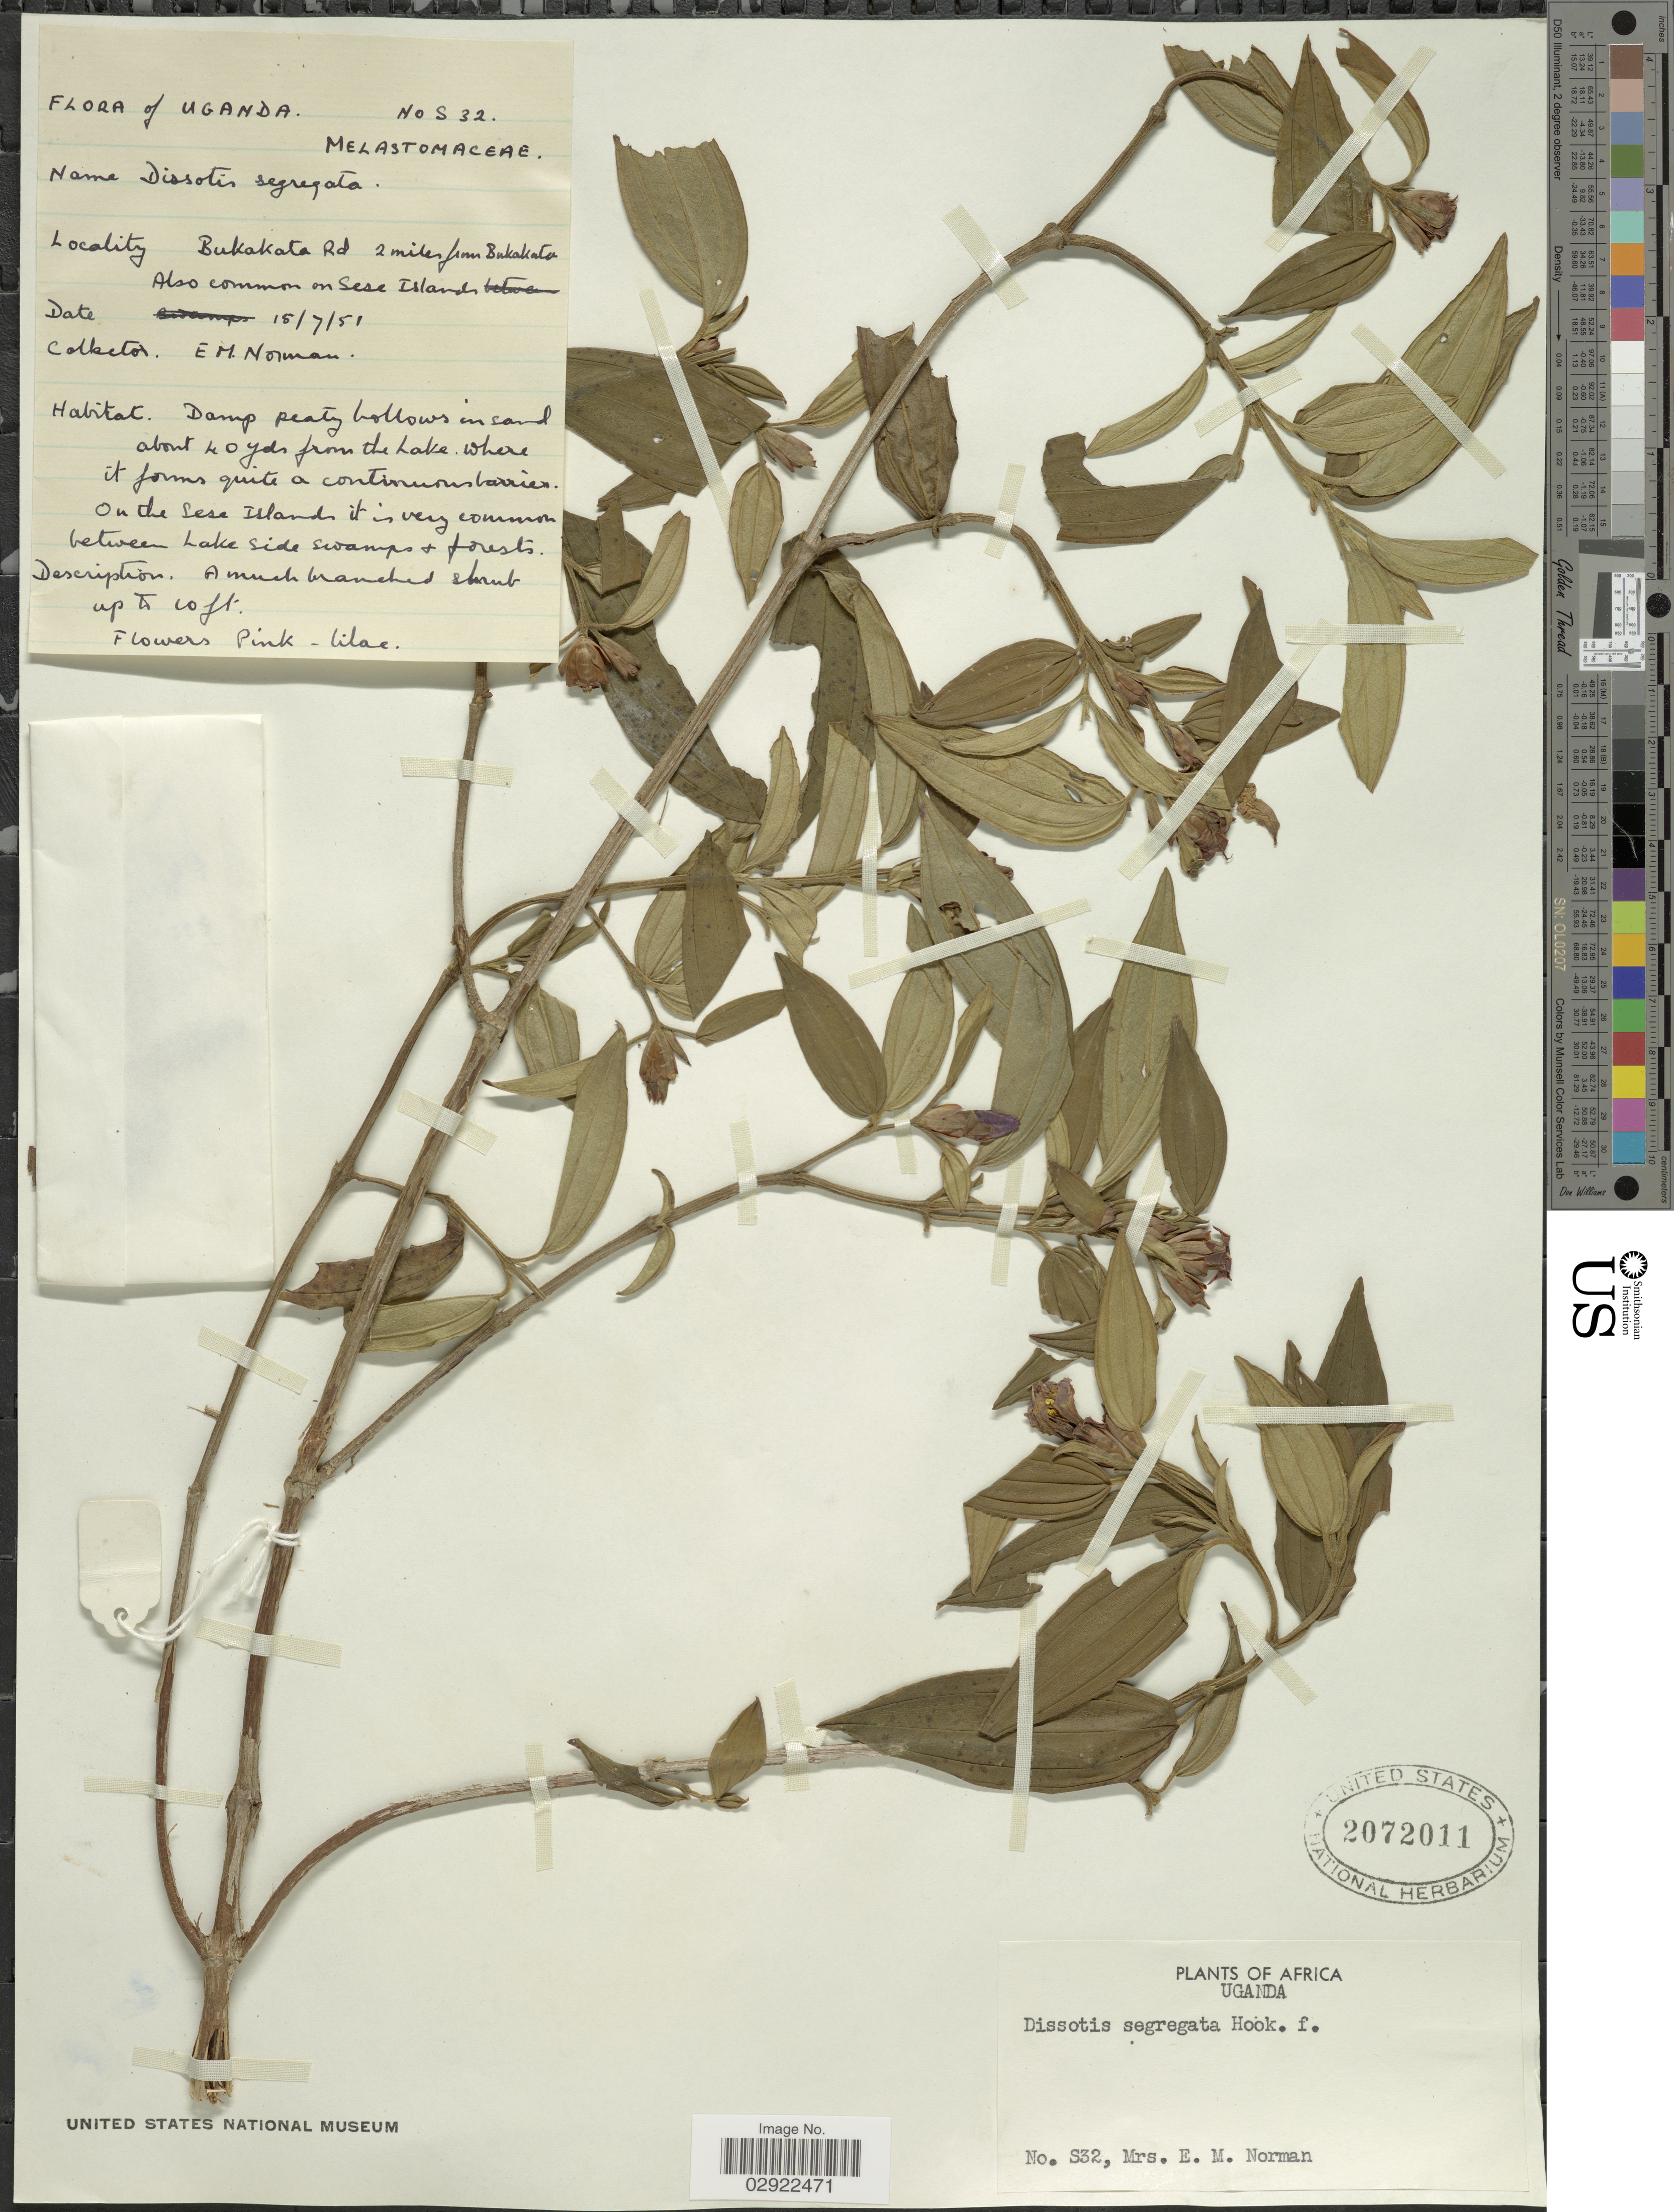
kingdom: Plantae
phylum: Tracheophyta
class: Magnoliopsida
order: Myrtales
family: Melastomataceae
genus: Melastomastrum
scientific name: Melastomastrum segregatum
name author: (Benth.) A. Fern. & R. Fern.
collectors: E. Norman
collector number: S32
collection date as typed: Transcribed d/m/y: 15/7/51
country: Uganda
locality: Bukakata Rd 2 miles from Bukatata. Also common on Sese Islands.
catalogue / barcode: US 2072011